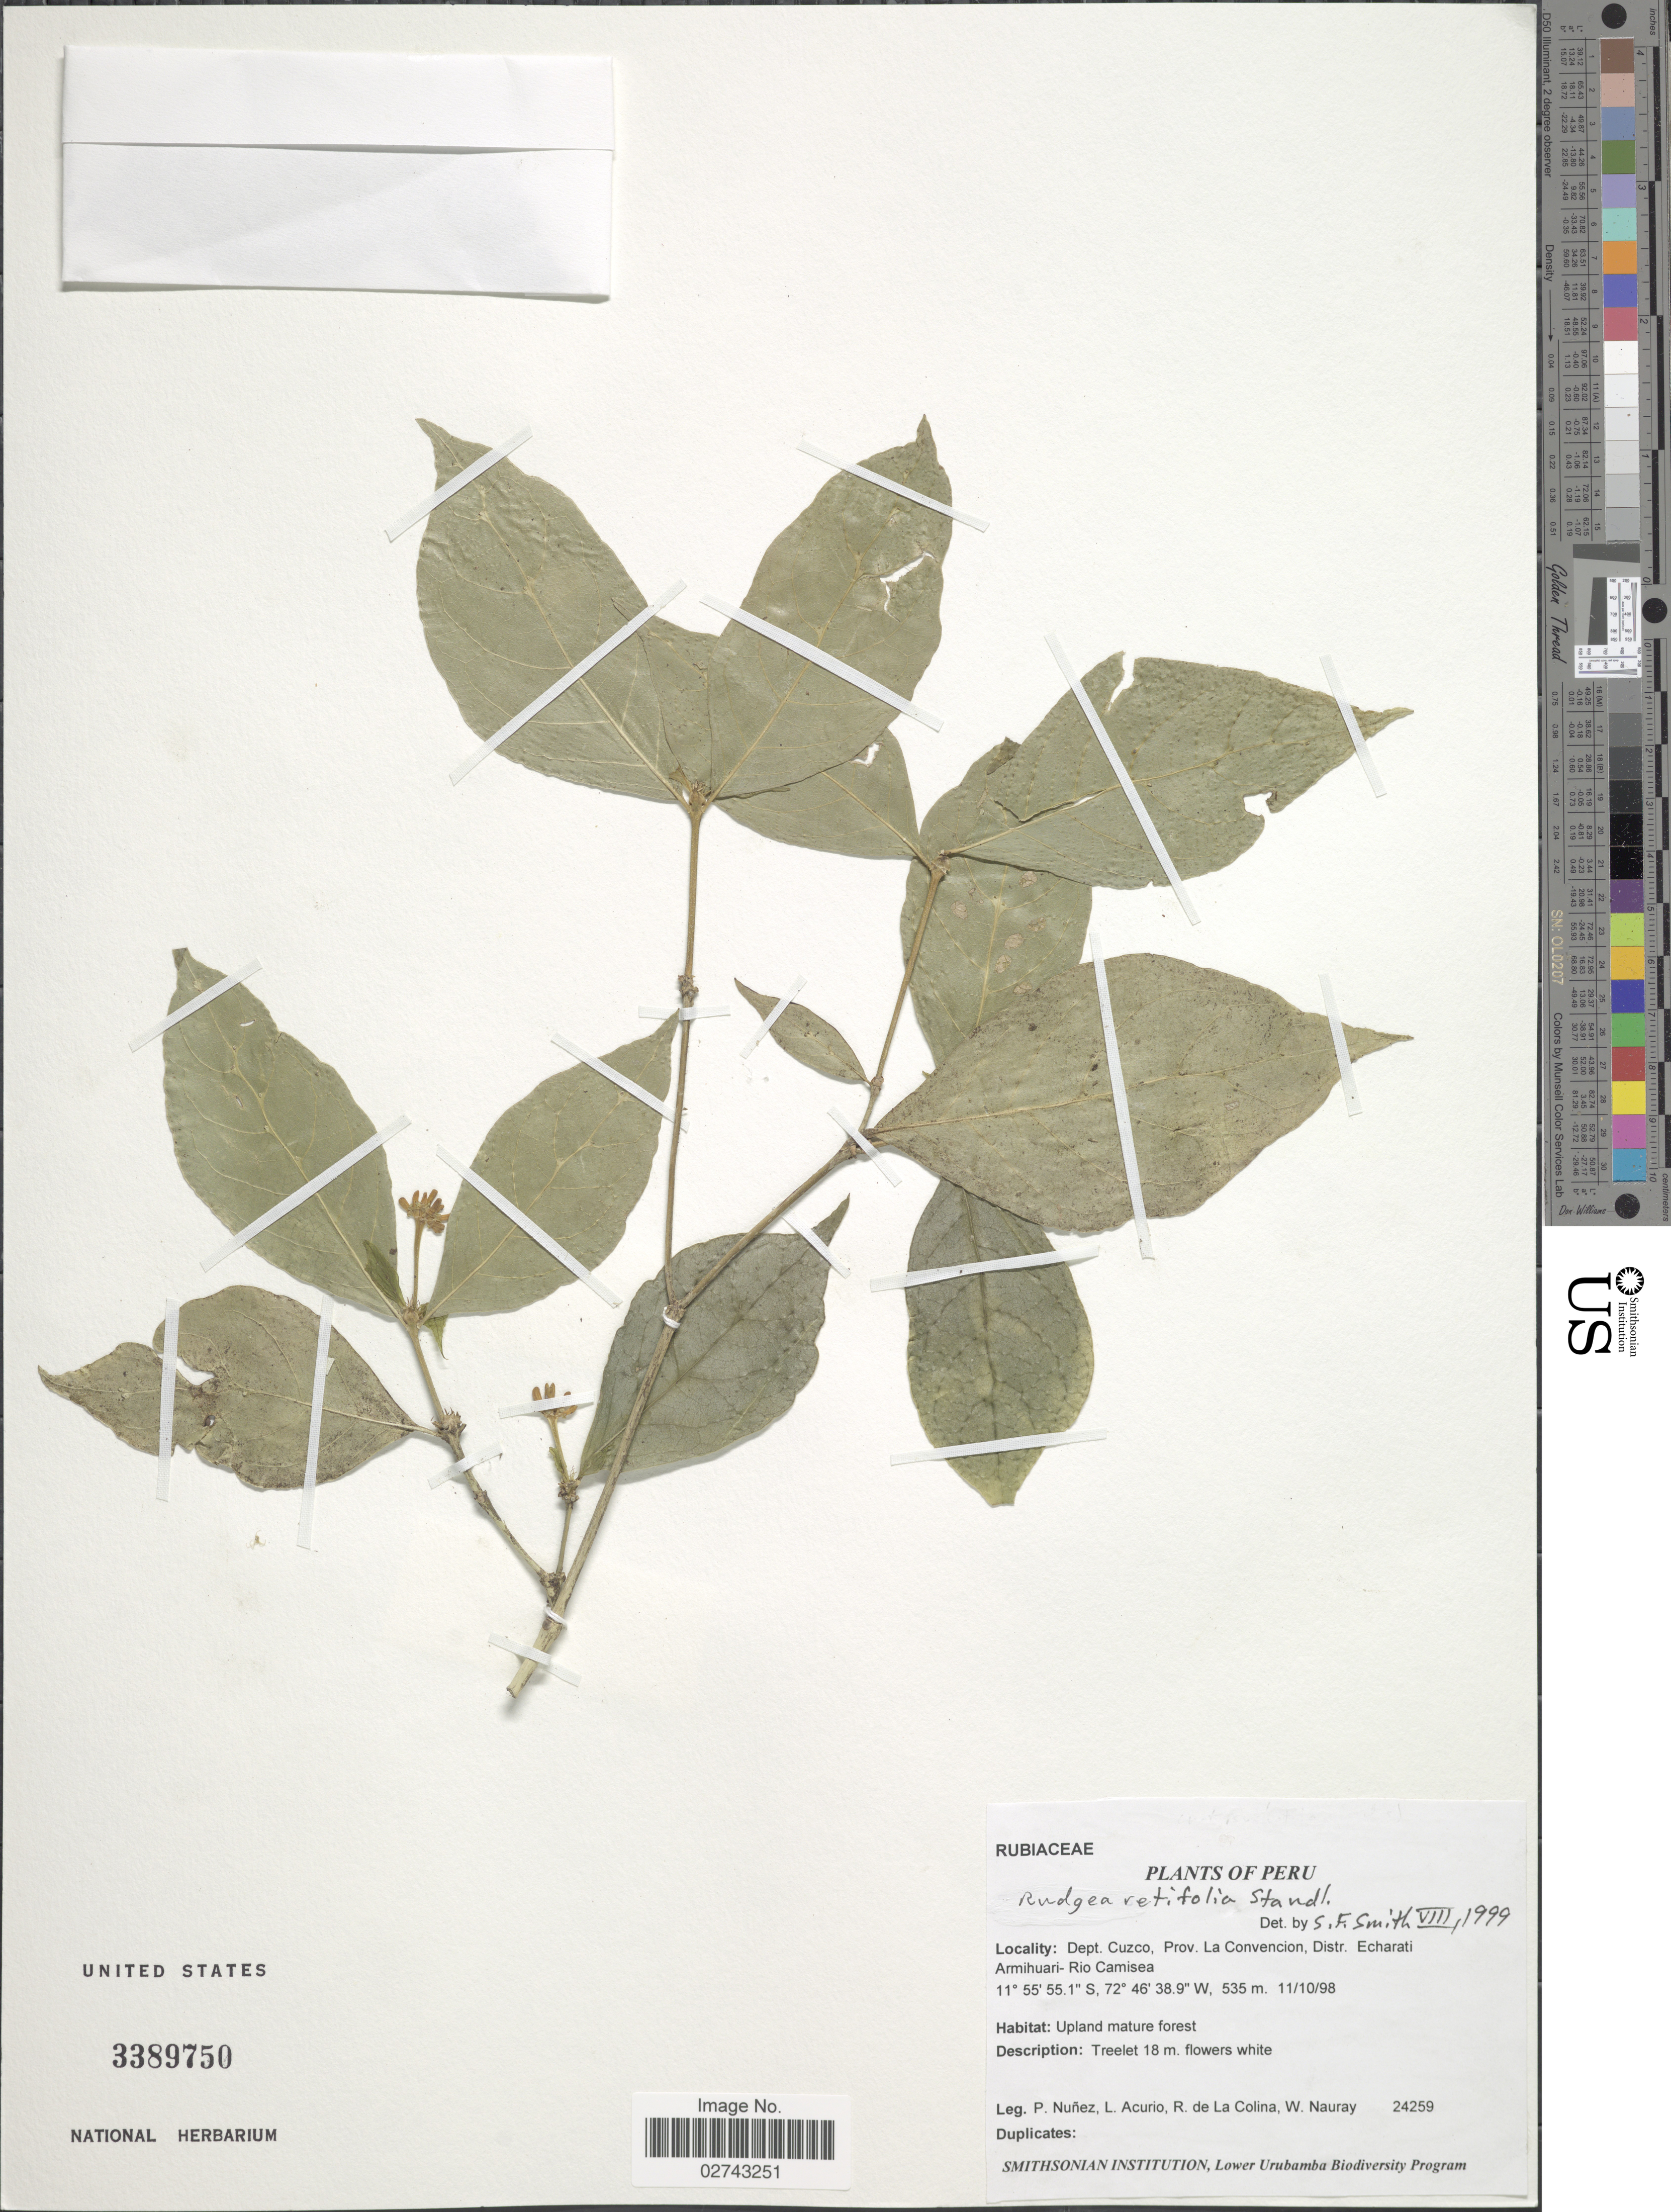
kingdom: Plantae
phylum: Tracheophyta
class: Magnoliopsida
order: Gentianales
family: Rubiaceae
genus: Rudgea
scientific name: Rudgea retifolia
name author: Standl.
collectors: P. Nuñez V., L. Acurio, R. Colina & W. Nauray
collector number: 24259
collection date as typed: Transcribed d/m/y: 11/10/98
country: Peru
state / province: Cusco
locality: Prov. La Convencion, Distr. Echarati Armihuari-Rio Camisea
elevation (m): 535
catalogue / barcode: US 3389750